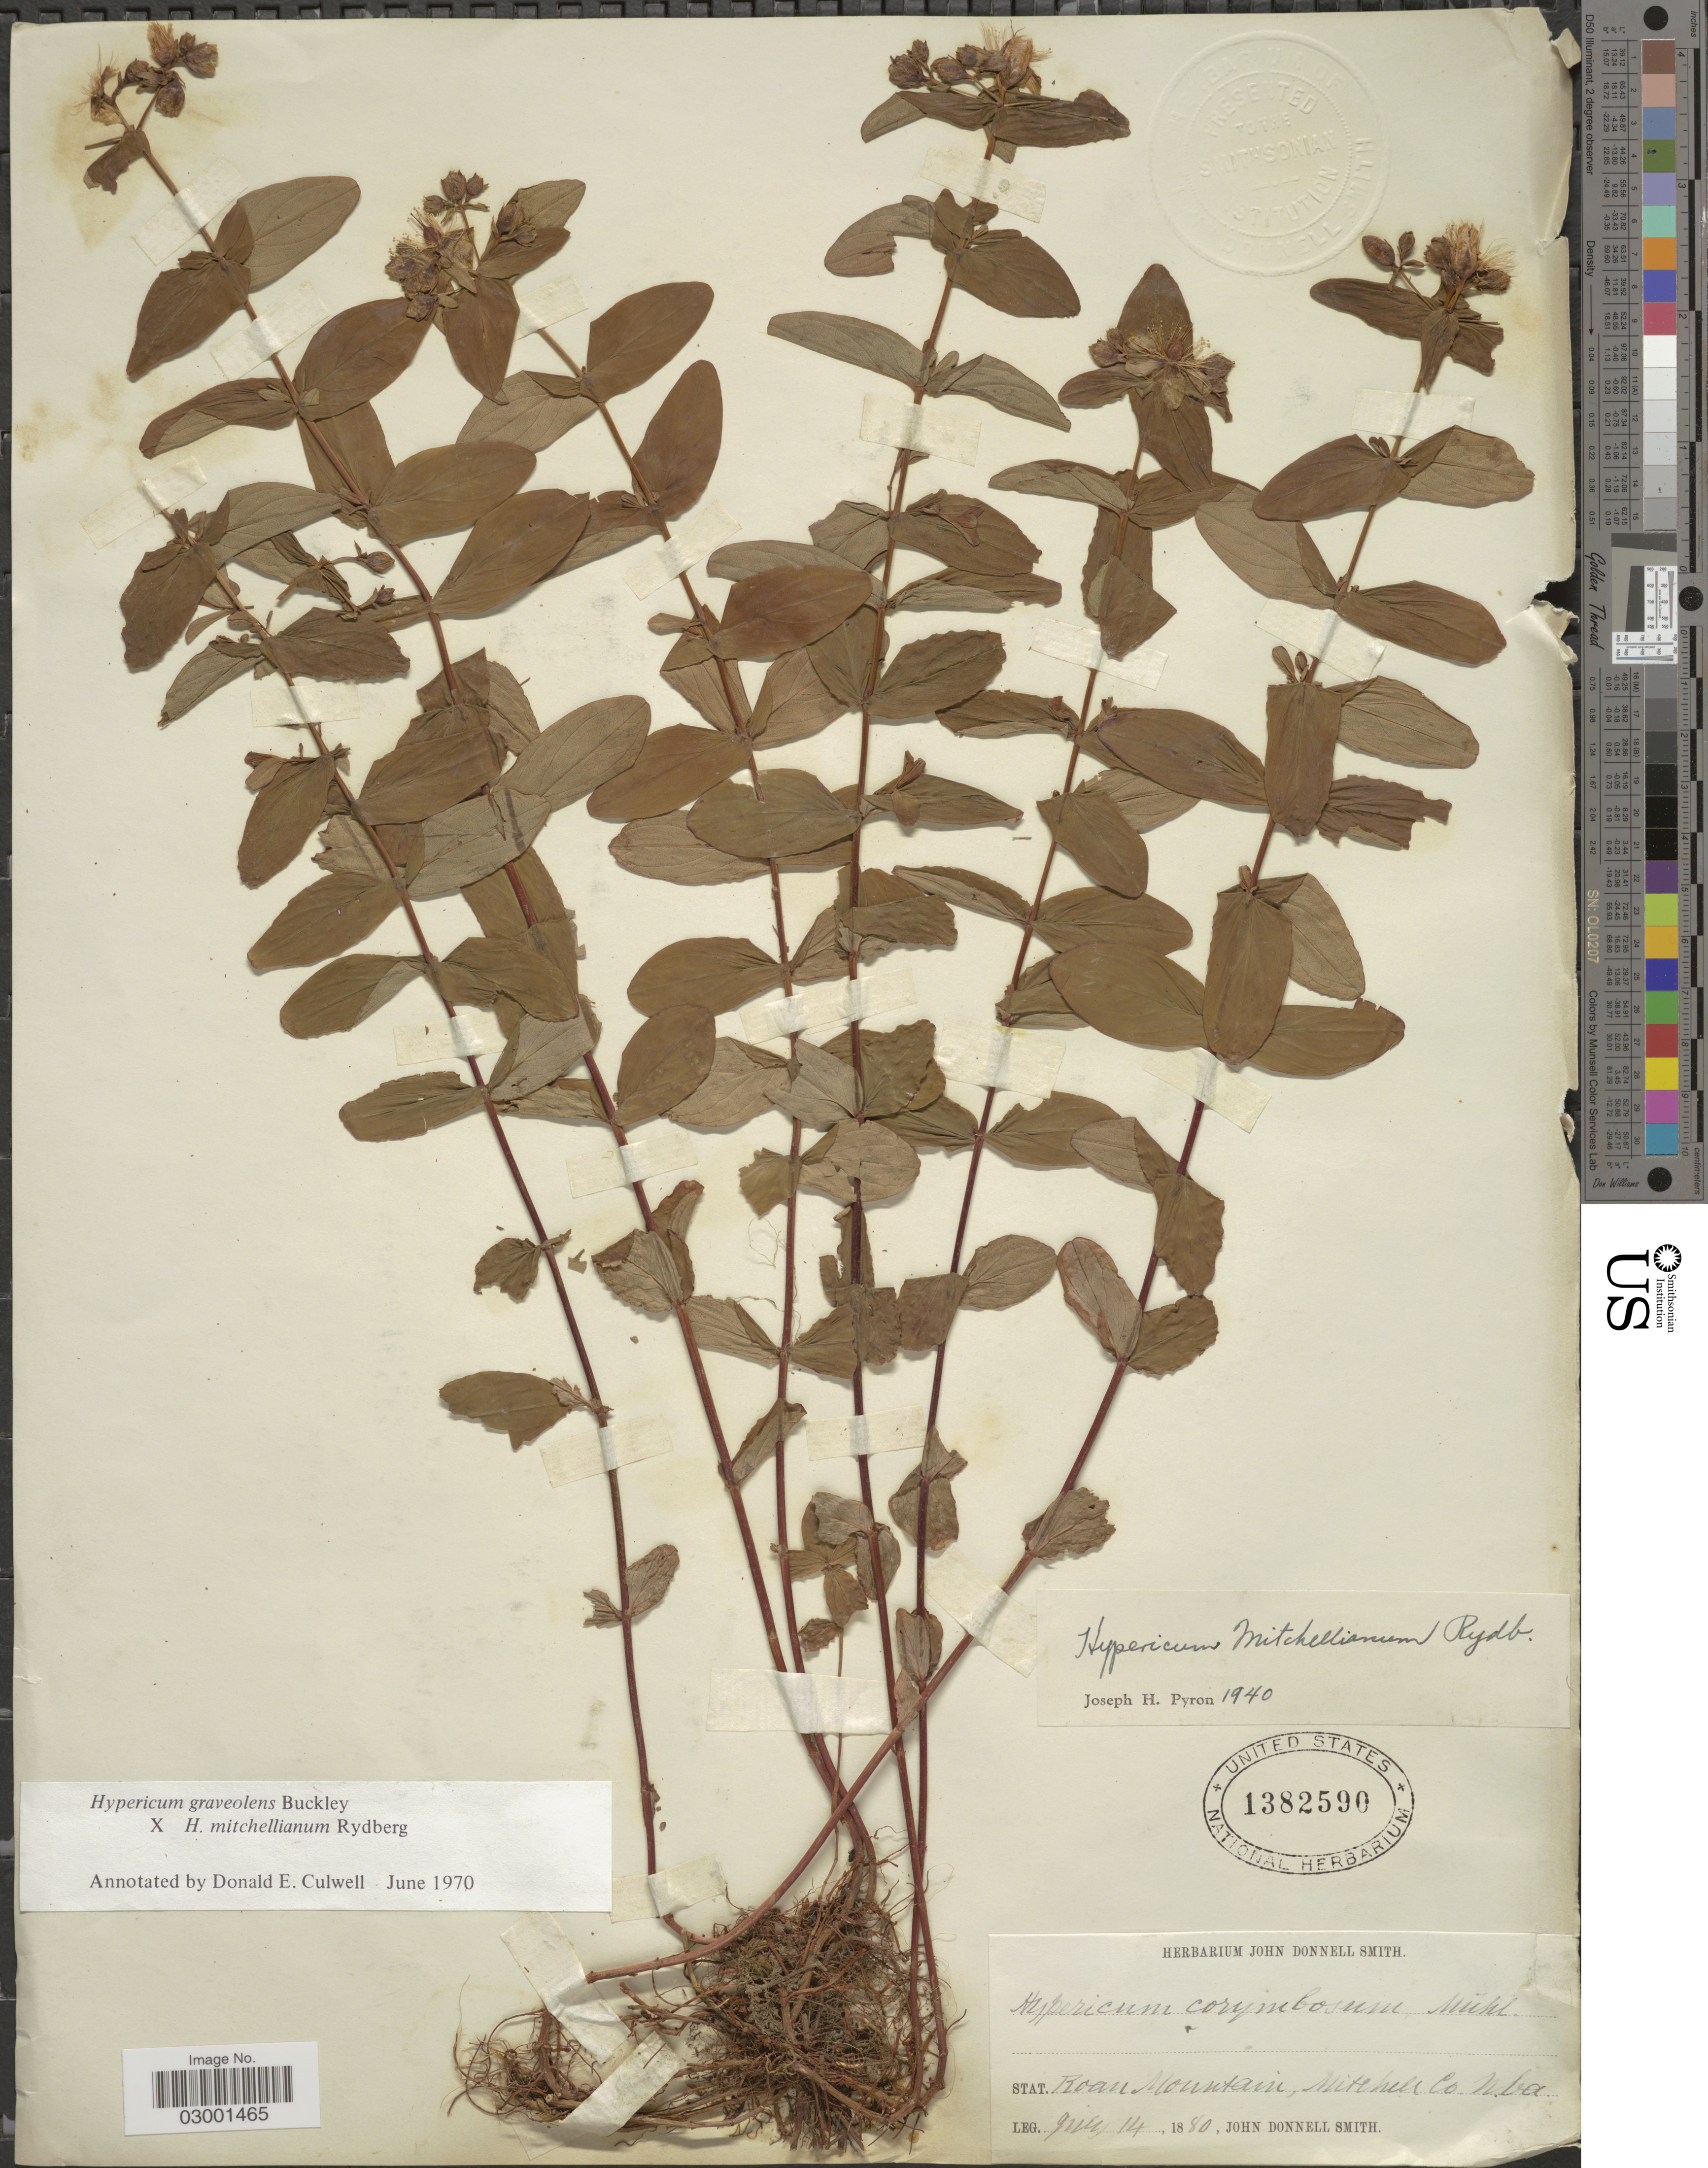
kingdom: Plantae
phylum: Tracheophyta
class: Magnoliopsida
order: Malpighiales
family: Hypericaceae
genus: Hypericum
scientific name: Hypericum graveolens x H. x mitchellianum Rydb.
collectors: J. Donnell Smith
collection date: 1880-06-14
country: United States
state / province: North Carolina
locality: Stat. Roan Mountain, Mitchell Co.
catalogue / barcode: US 1382590